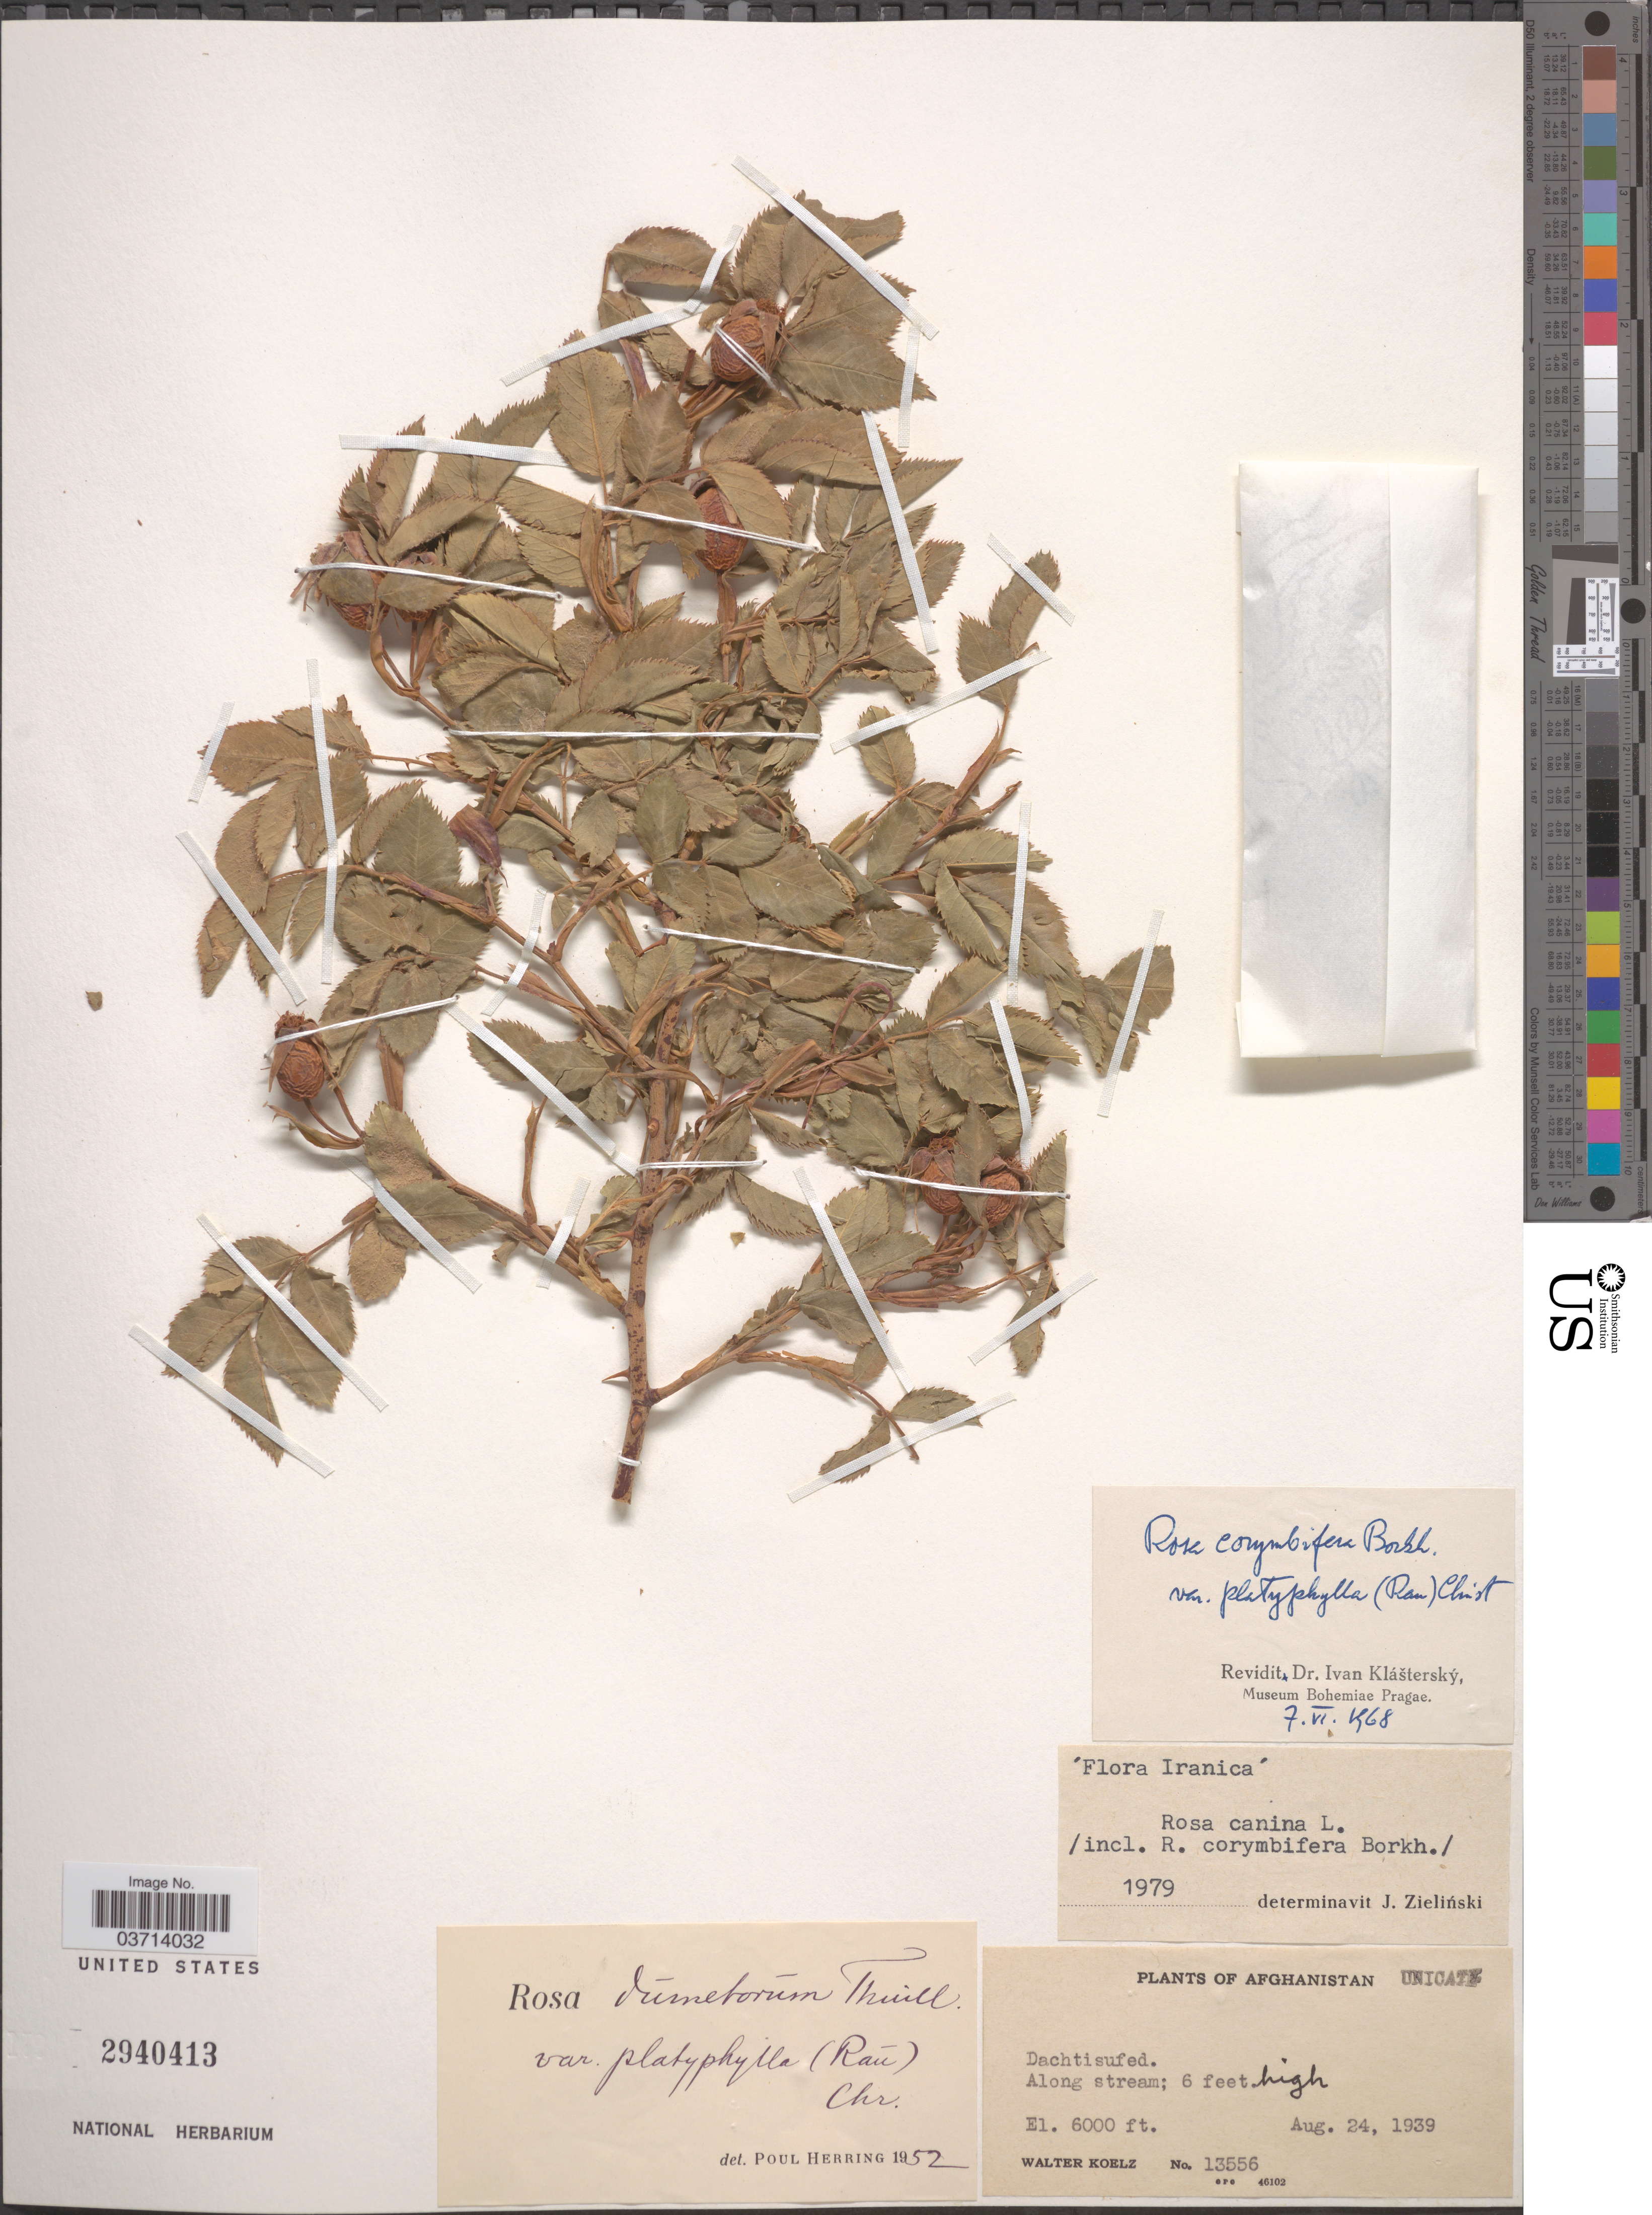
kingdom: Plantae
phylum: Tracheophyta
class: Magnoliopsida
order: Rosales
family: Rosaceae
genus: Rosa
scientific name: Rosa canina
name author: L.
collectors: W. N. Koelz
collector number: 13556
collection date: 1939-08-24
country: Afghanistan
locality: Dachtisufed.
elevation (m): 1829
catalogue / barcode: US 2940413